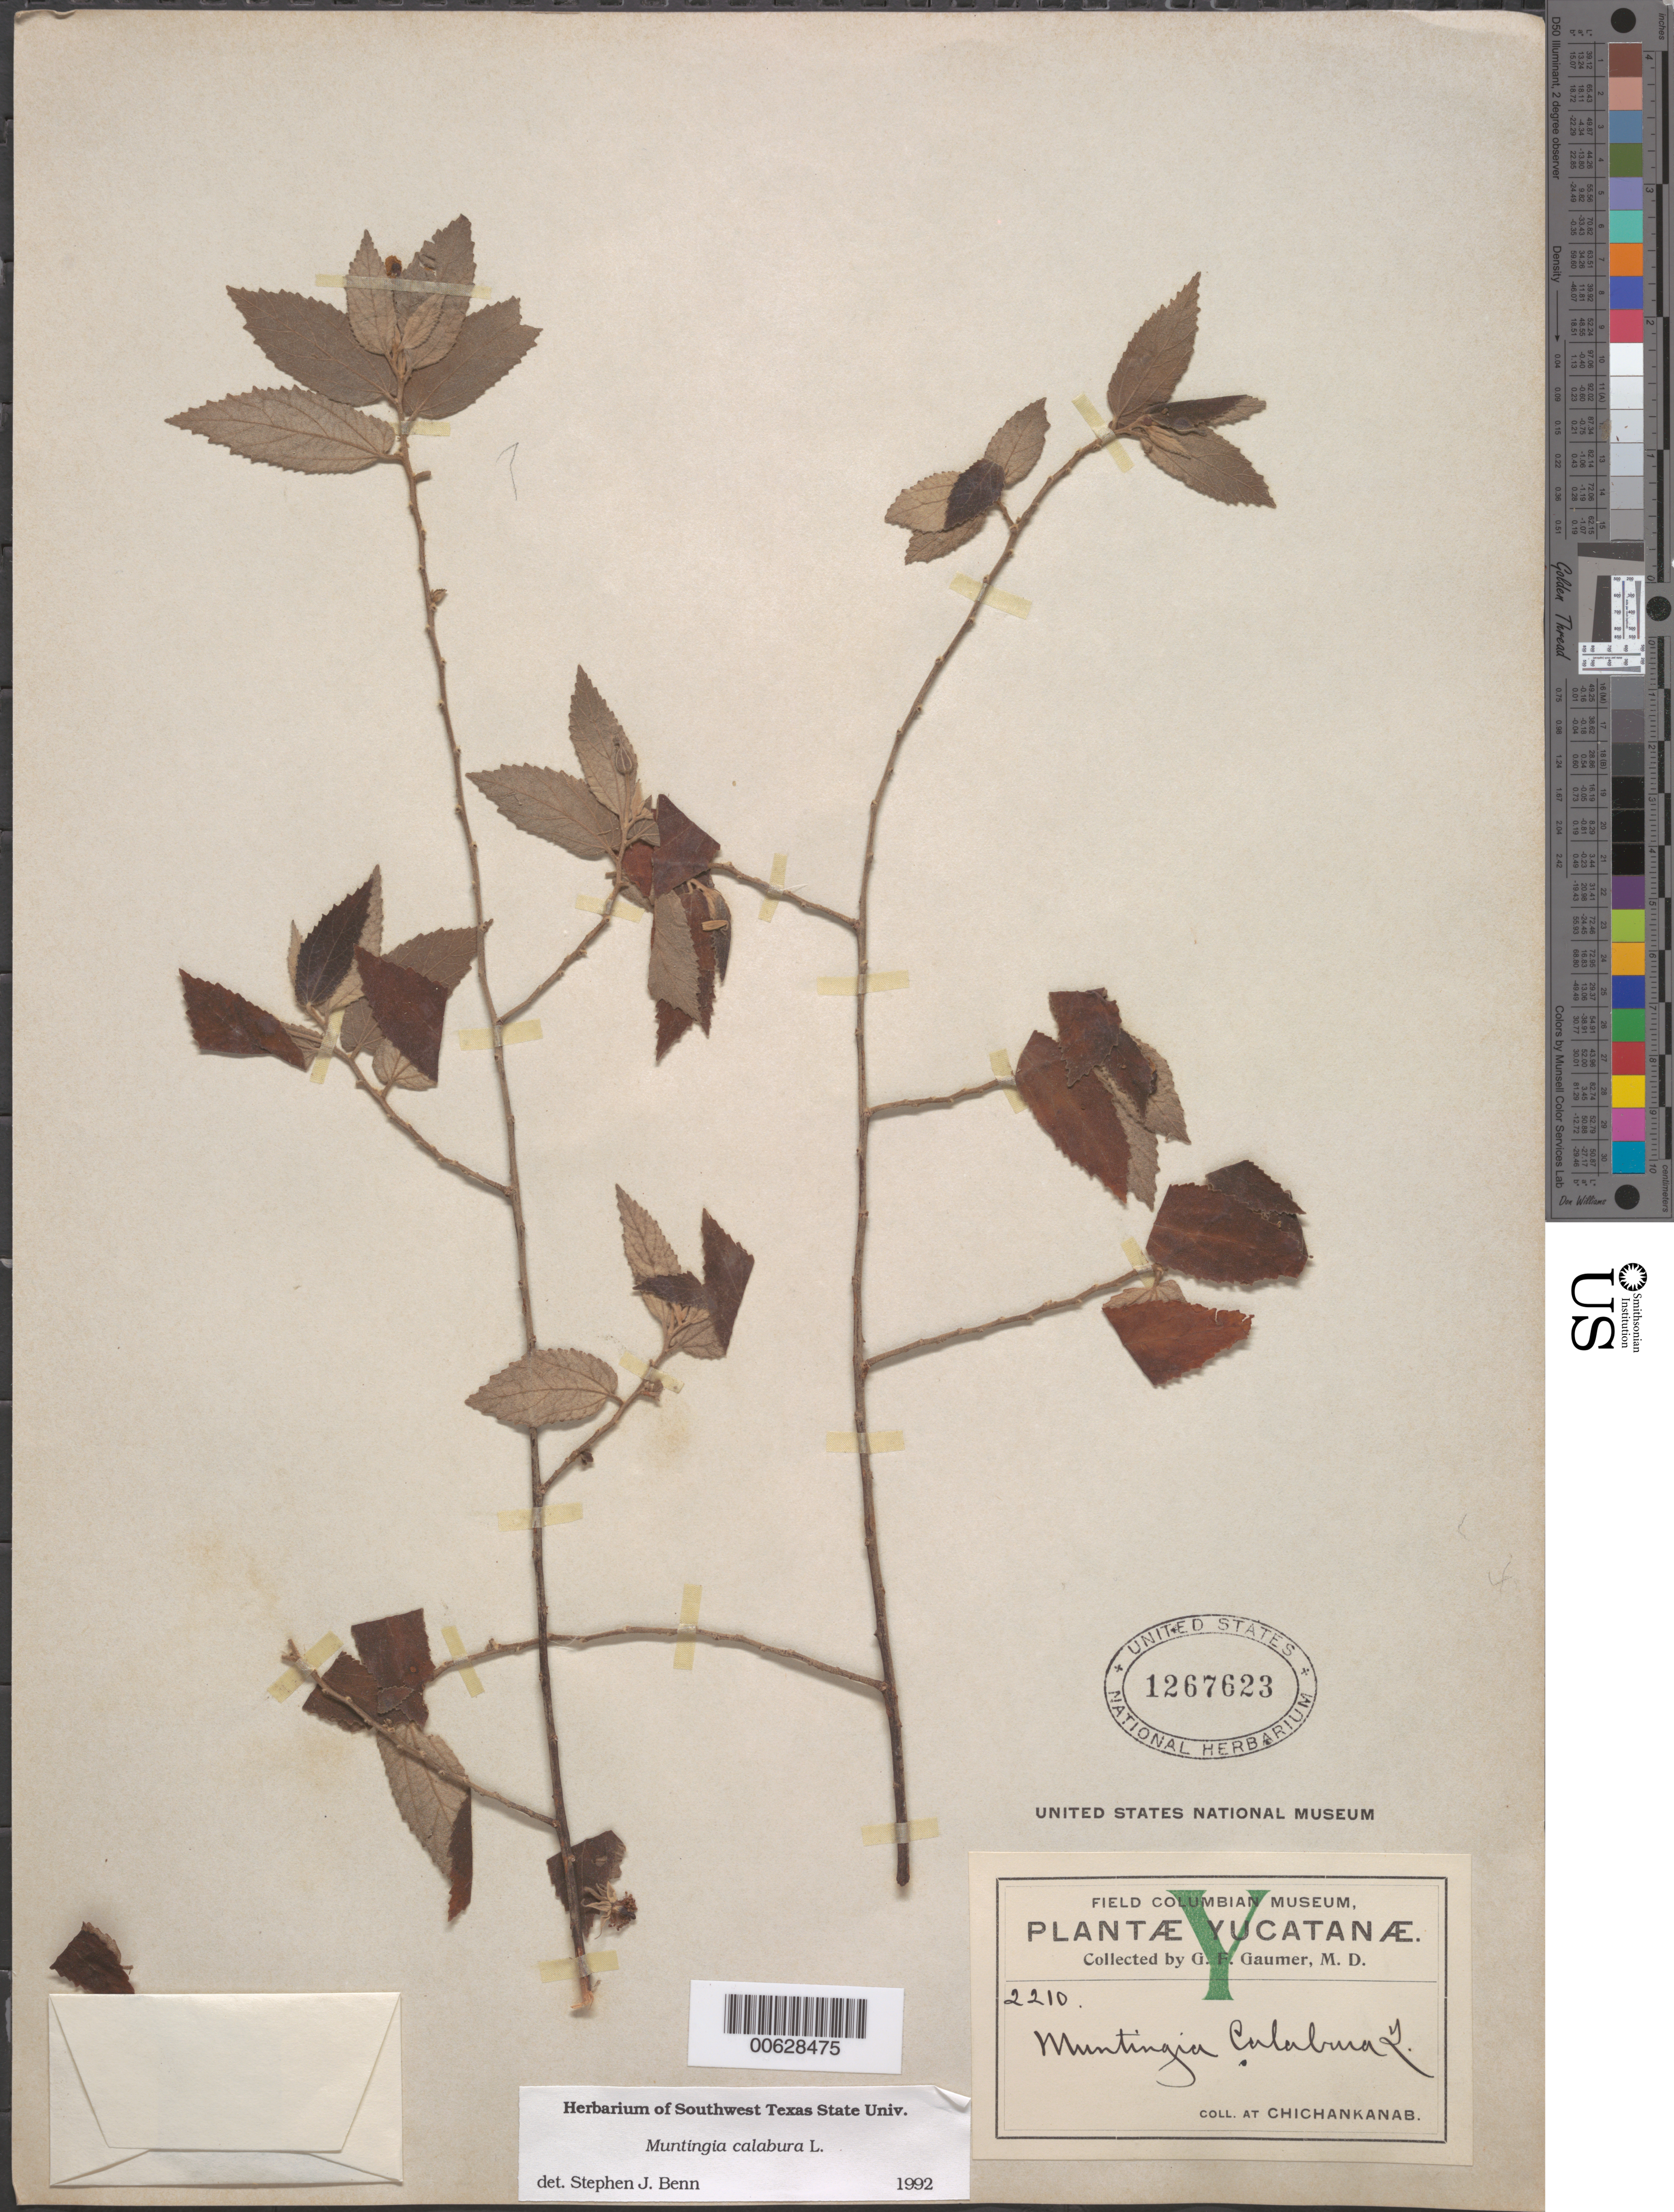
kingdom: Plantae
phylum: Tracheophyta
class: Magnoliopsida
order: Malvales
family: Muntingiaceae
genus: Muntingia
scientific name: Muntingia calabura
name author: L.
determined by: Benn, S. J.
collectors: G. F. Gaumer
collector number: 2210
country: Mexico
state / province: Yucatán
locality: Yucatan. Chichankanab.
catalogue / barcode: US 1267623